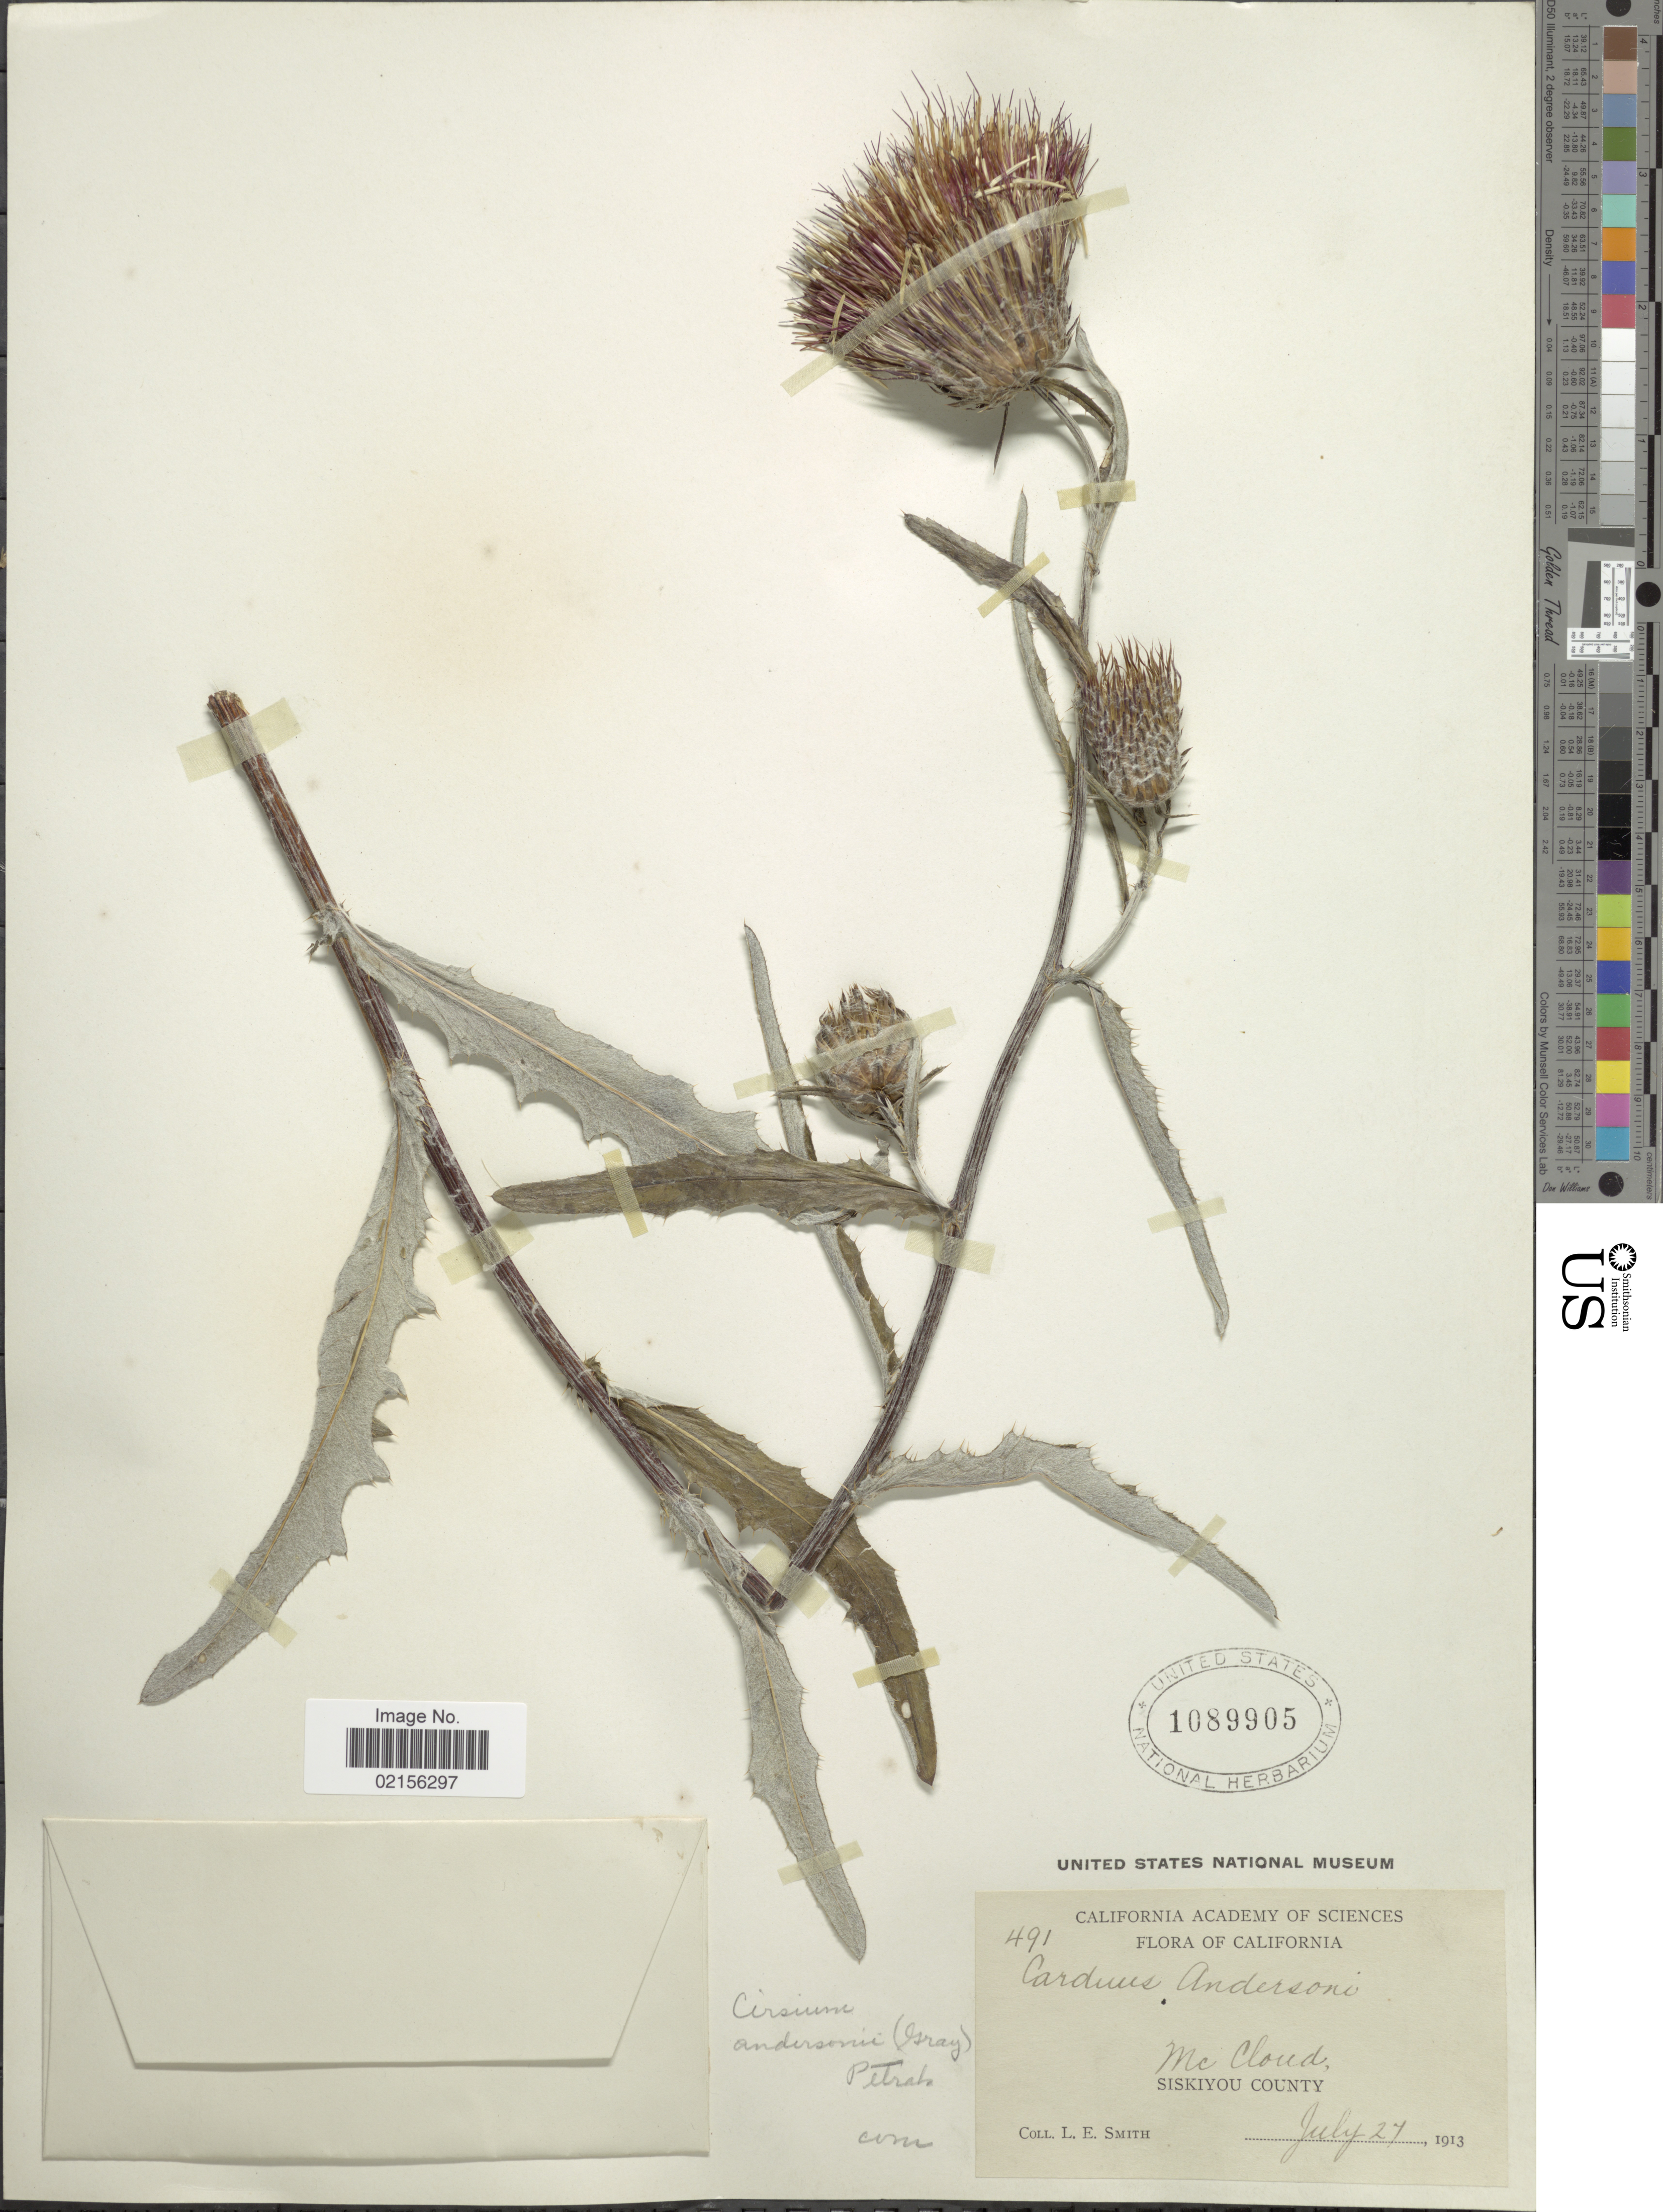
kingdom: Plantae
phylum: Tracheophyta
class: Magnoliopsida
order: Asterales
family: Asteraceae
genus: Cirsium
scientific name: Cirsium andersonii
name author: (A. Gray) Petr.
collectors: L. E. Smith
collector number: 491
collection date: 1913-07-27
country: United States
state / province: California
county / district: Siskiyou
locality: McCloud, Siskiyou County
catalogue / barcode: US 1089905